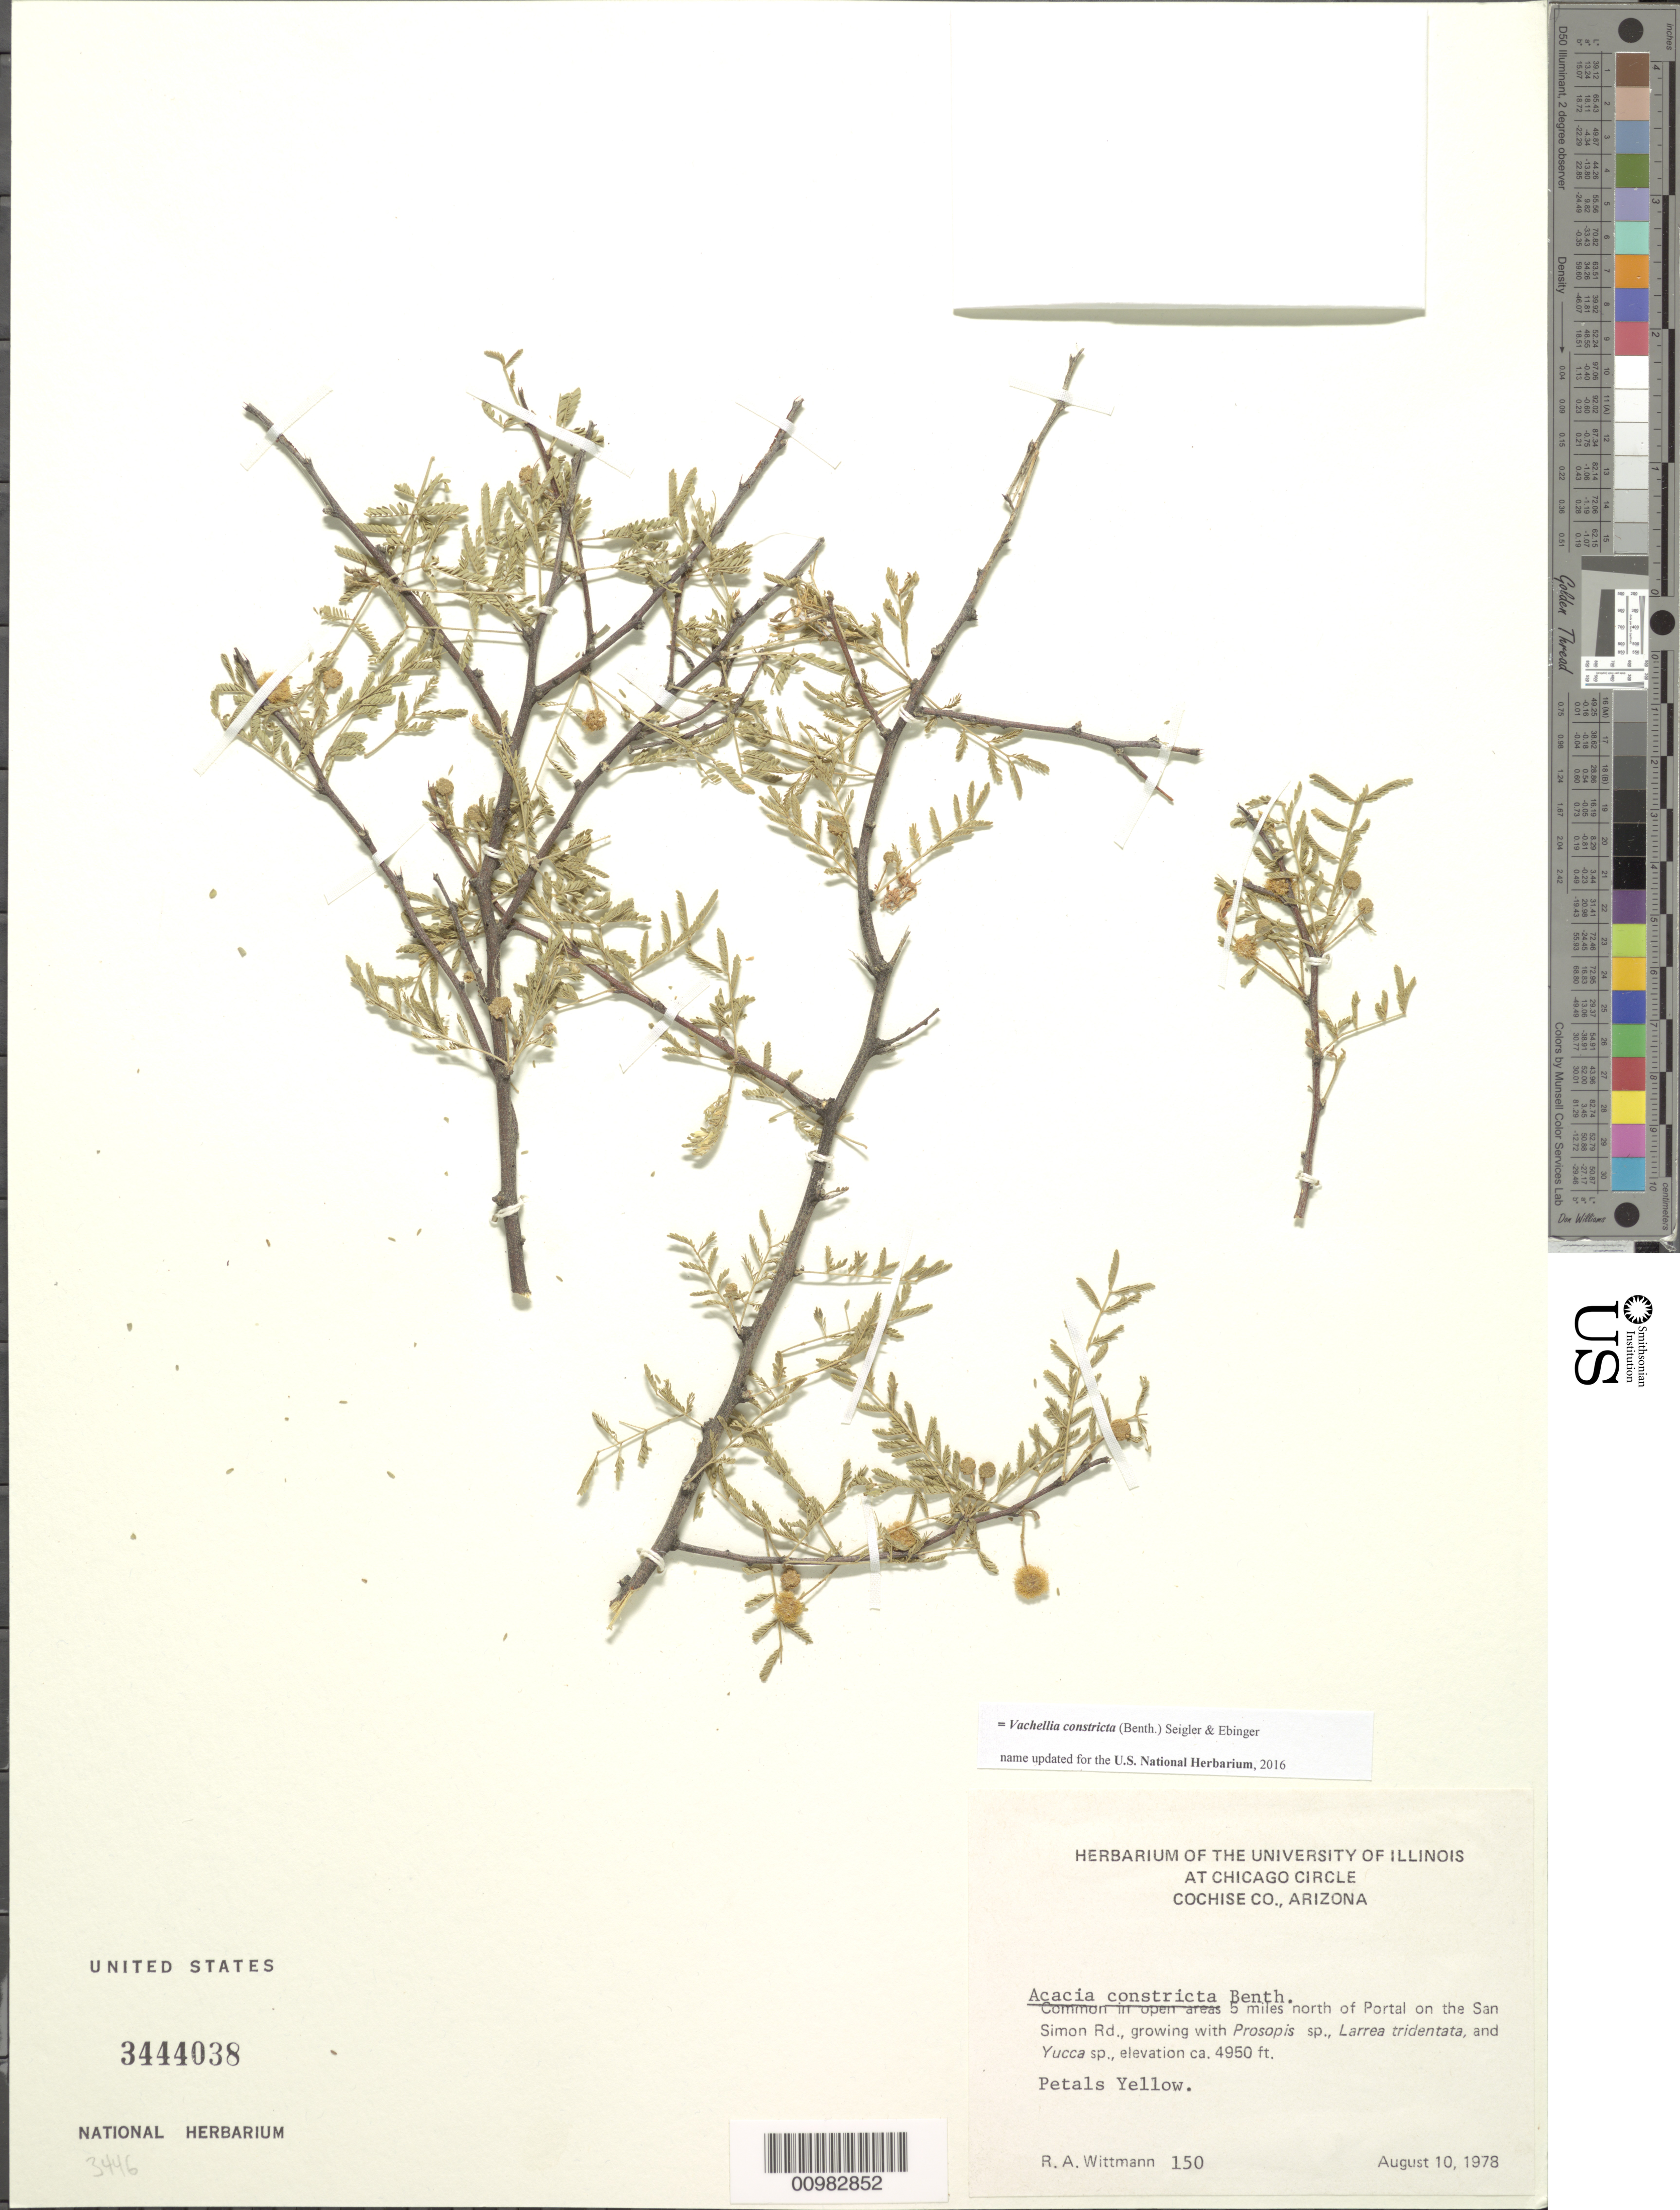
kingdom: Plantae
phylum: Tracheophyta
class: Magnoliopsida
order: Fabales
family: Fabaceae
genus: Vachellia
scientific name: Vachellia constricta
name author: (Benth.) Seigler & Ebinger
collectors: R. Wittmann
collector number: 150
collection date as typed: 10 Aug 1978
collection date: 1978-08-10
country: United States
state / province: Arizona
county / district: Cochise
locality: Common in open areas 5 miles north of Portal on the San Simon Road.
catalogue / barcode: US 3444038